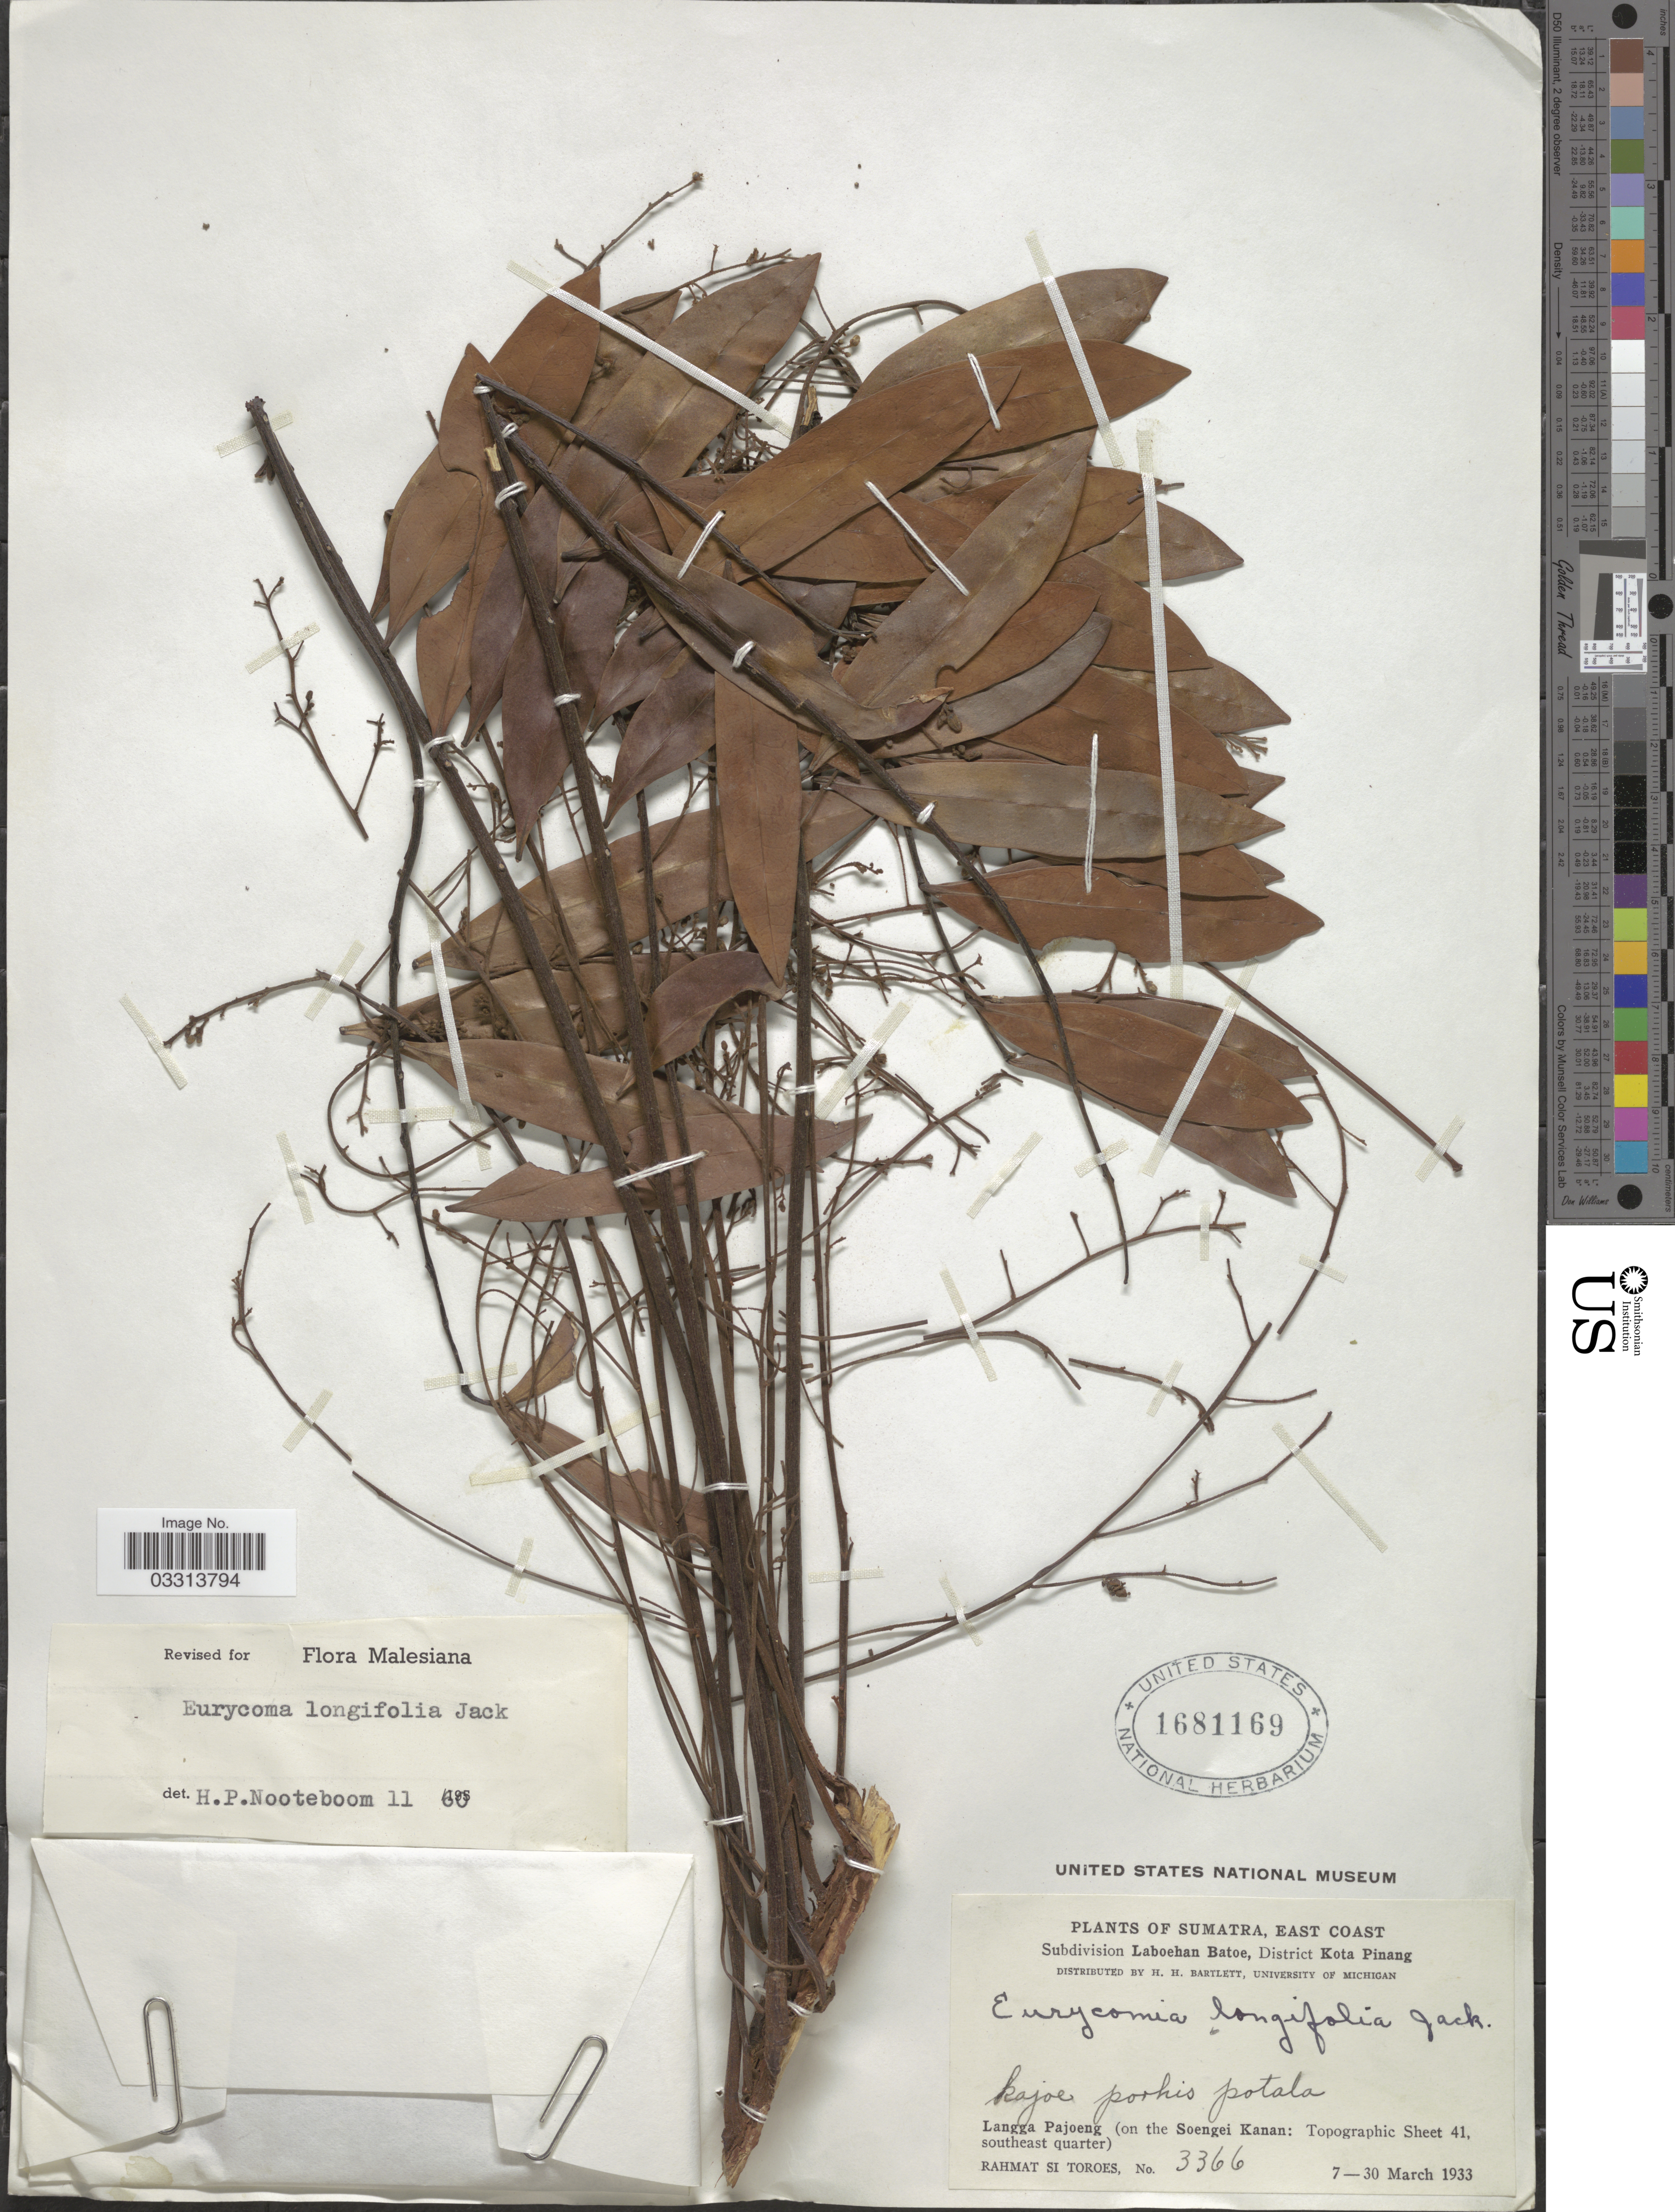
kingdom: Plantae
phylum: Tracheophyta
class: Magnoliopsida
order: Sapindales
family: Simaroubaceae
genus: Eurycoma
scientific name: Eurycoma longifolia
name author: Jack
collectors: Rahmat Si Boeea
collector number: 3366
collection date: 1933-03-07/1933-03-30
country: Indonesia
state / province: Sumatra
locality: East Coast, Subdivision Laboehan Batoe, District Kota Pinang, Langga Pajoeng (on the Soengei Kanan: Topographic Sheet 41, southeast quarter).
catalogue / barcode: US 1681169